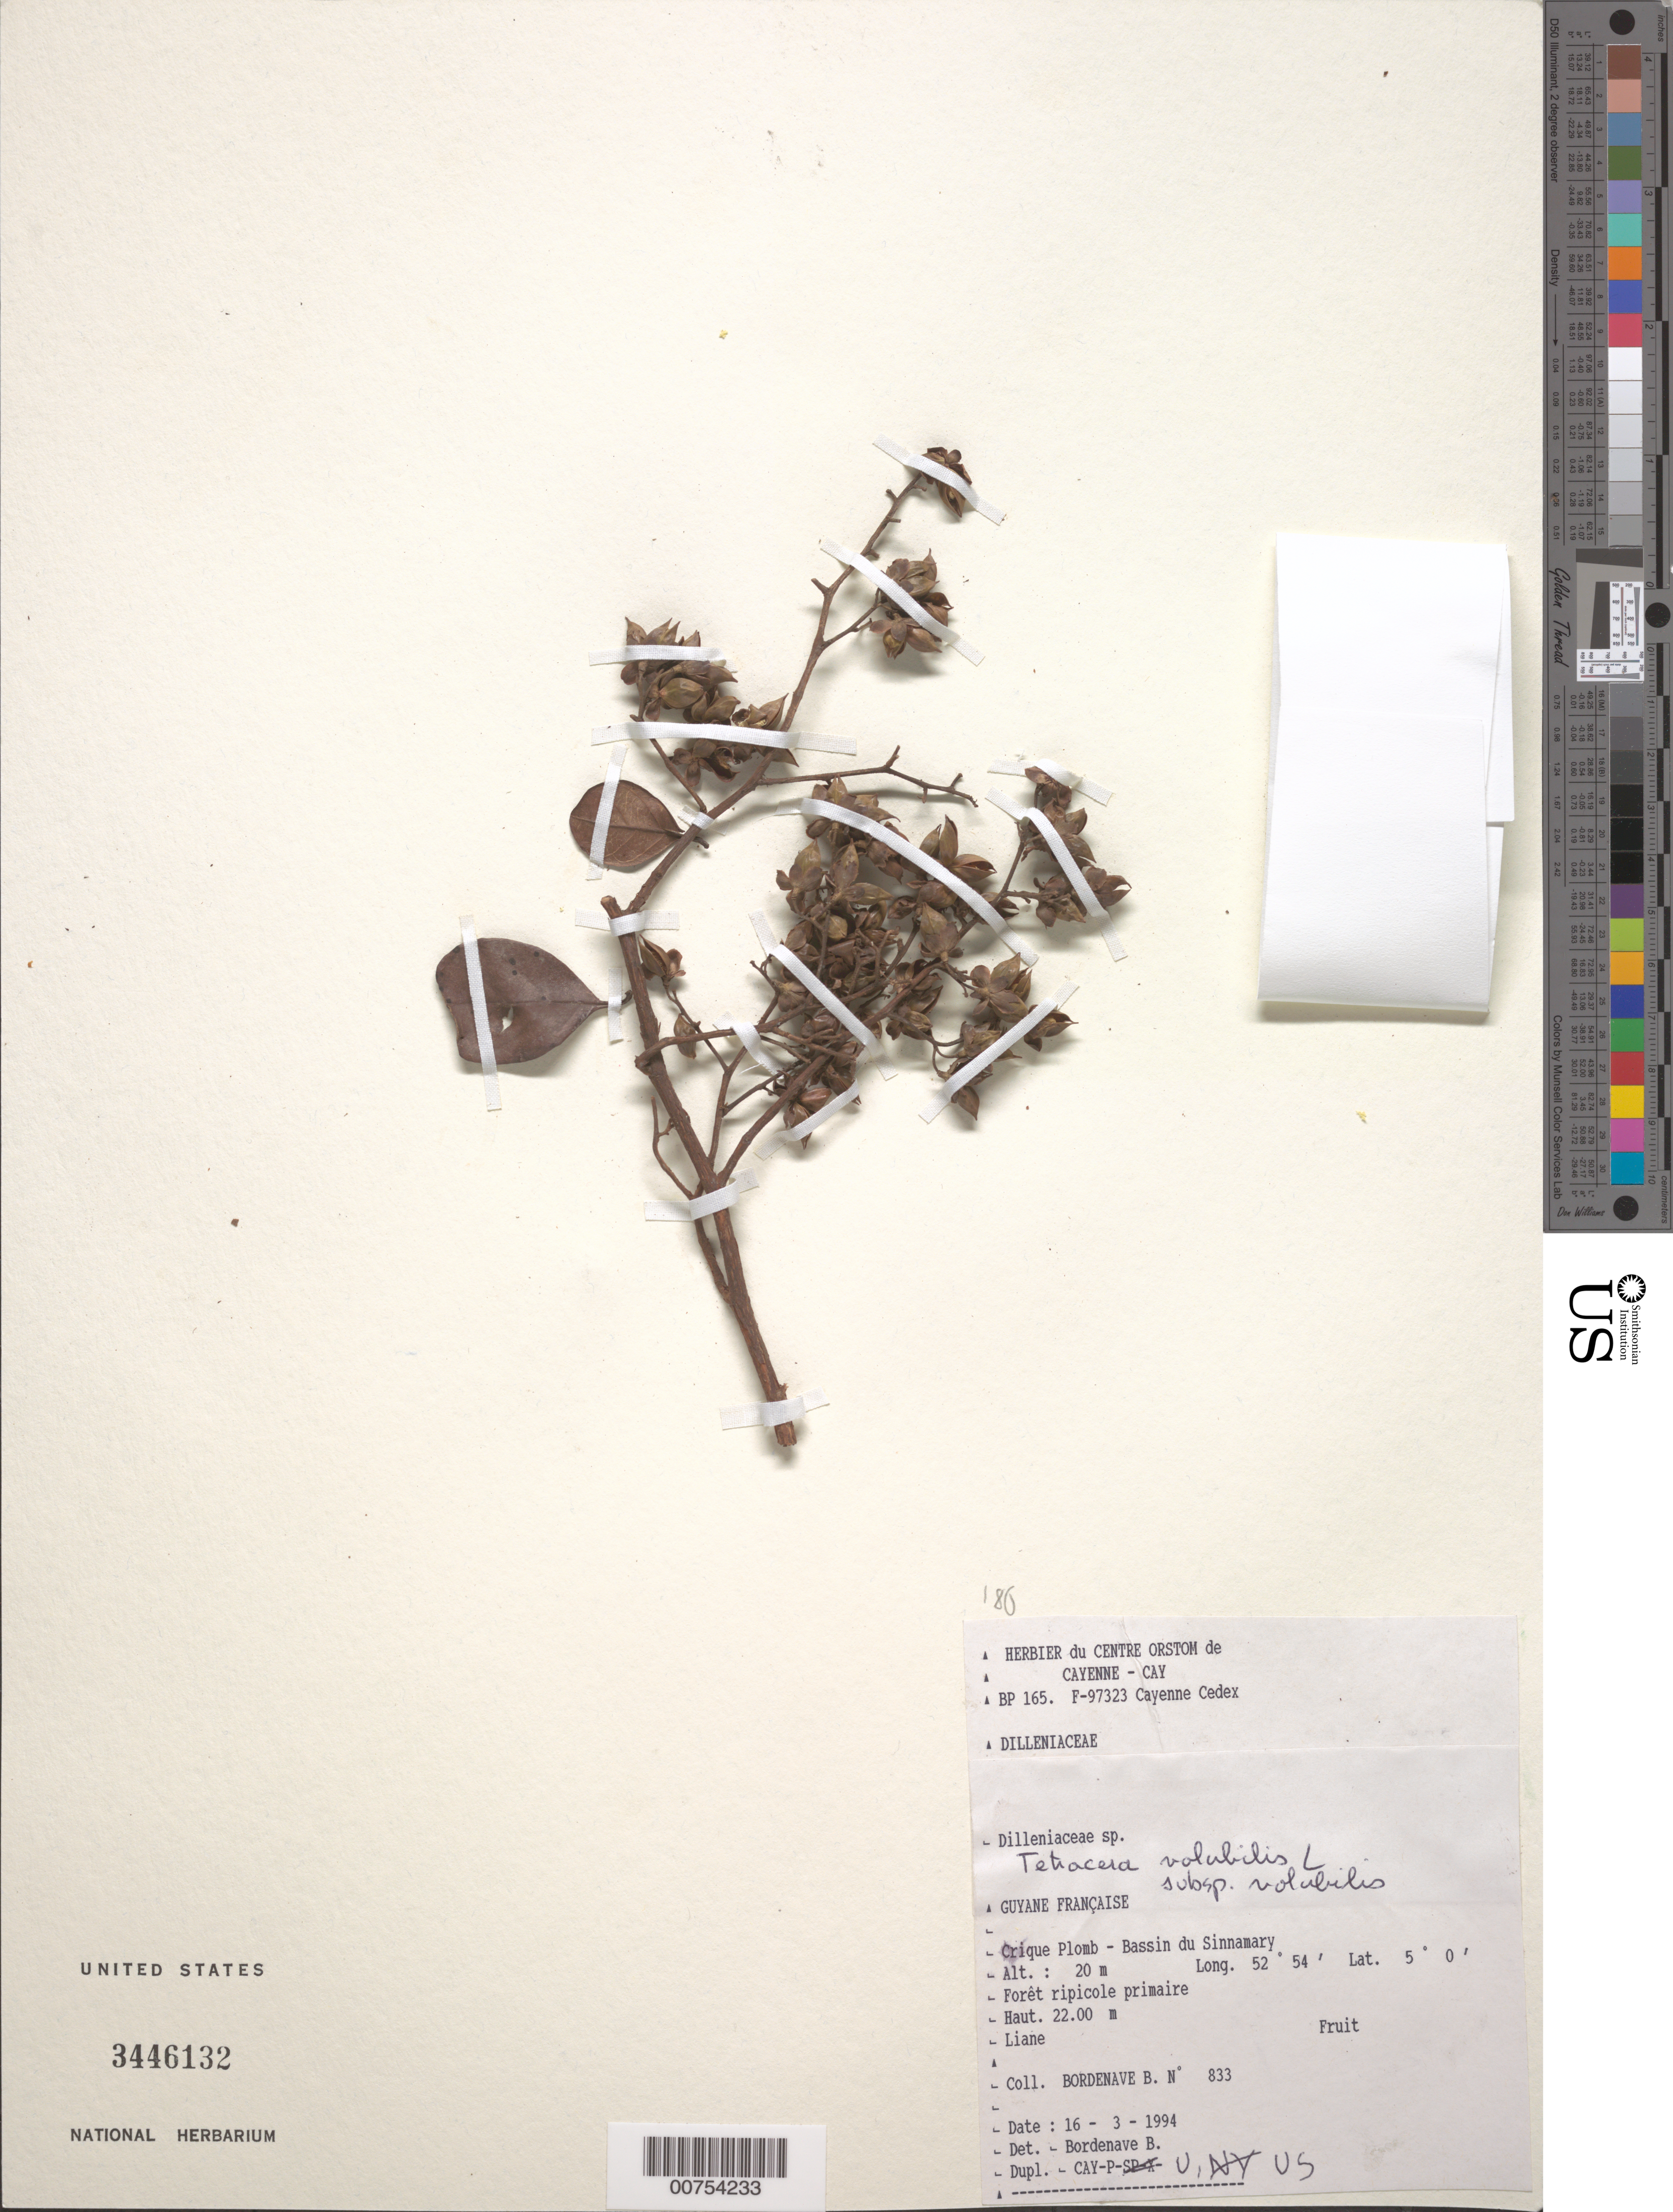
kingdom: Plantae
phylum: Tracheophyta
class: Magnoliopsida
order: Dilleniales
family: Dilleniaceae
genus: Tetracera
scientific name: Tetracera volubilis subsp. volubilis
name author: L.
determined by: Bordenave, B.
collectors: B. Bordenave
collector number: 833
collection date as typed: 16-Mar-94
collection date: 1994-03-16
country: French Guiana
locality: Crique Plomb, Bassin du Sinnamary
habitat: Primary riparian forest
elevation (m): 20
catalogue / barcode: US 3446132